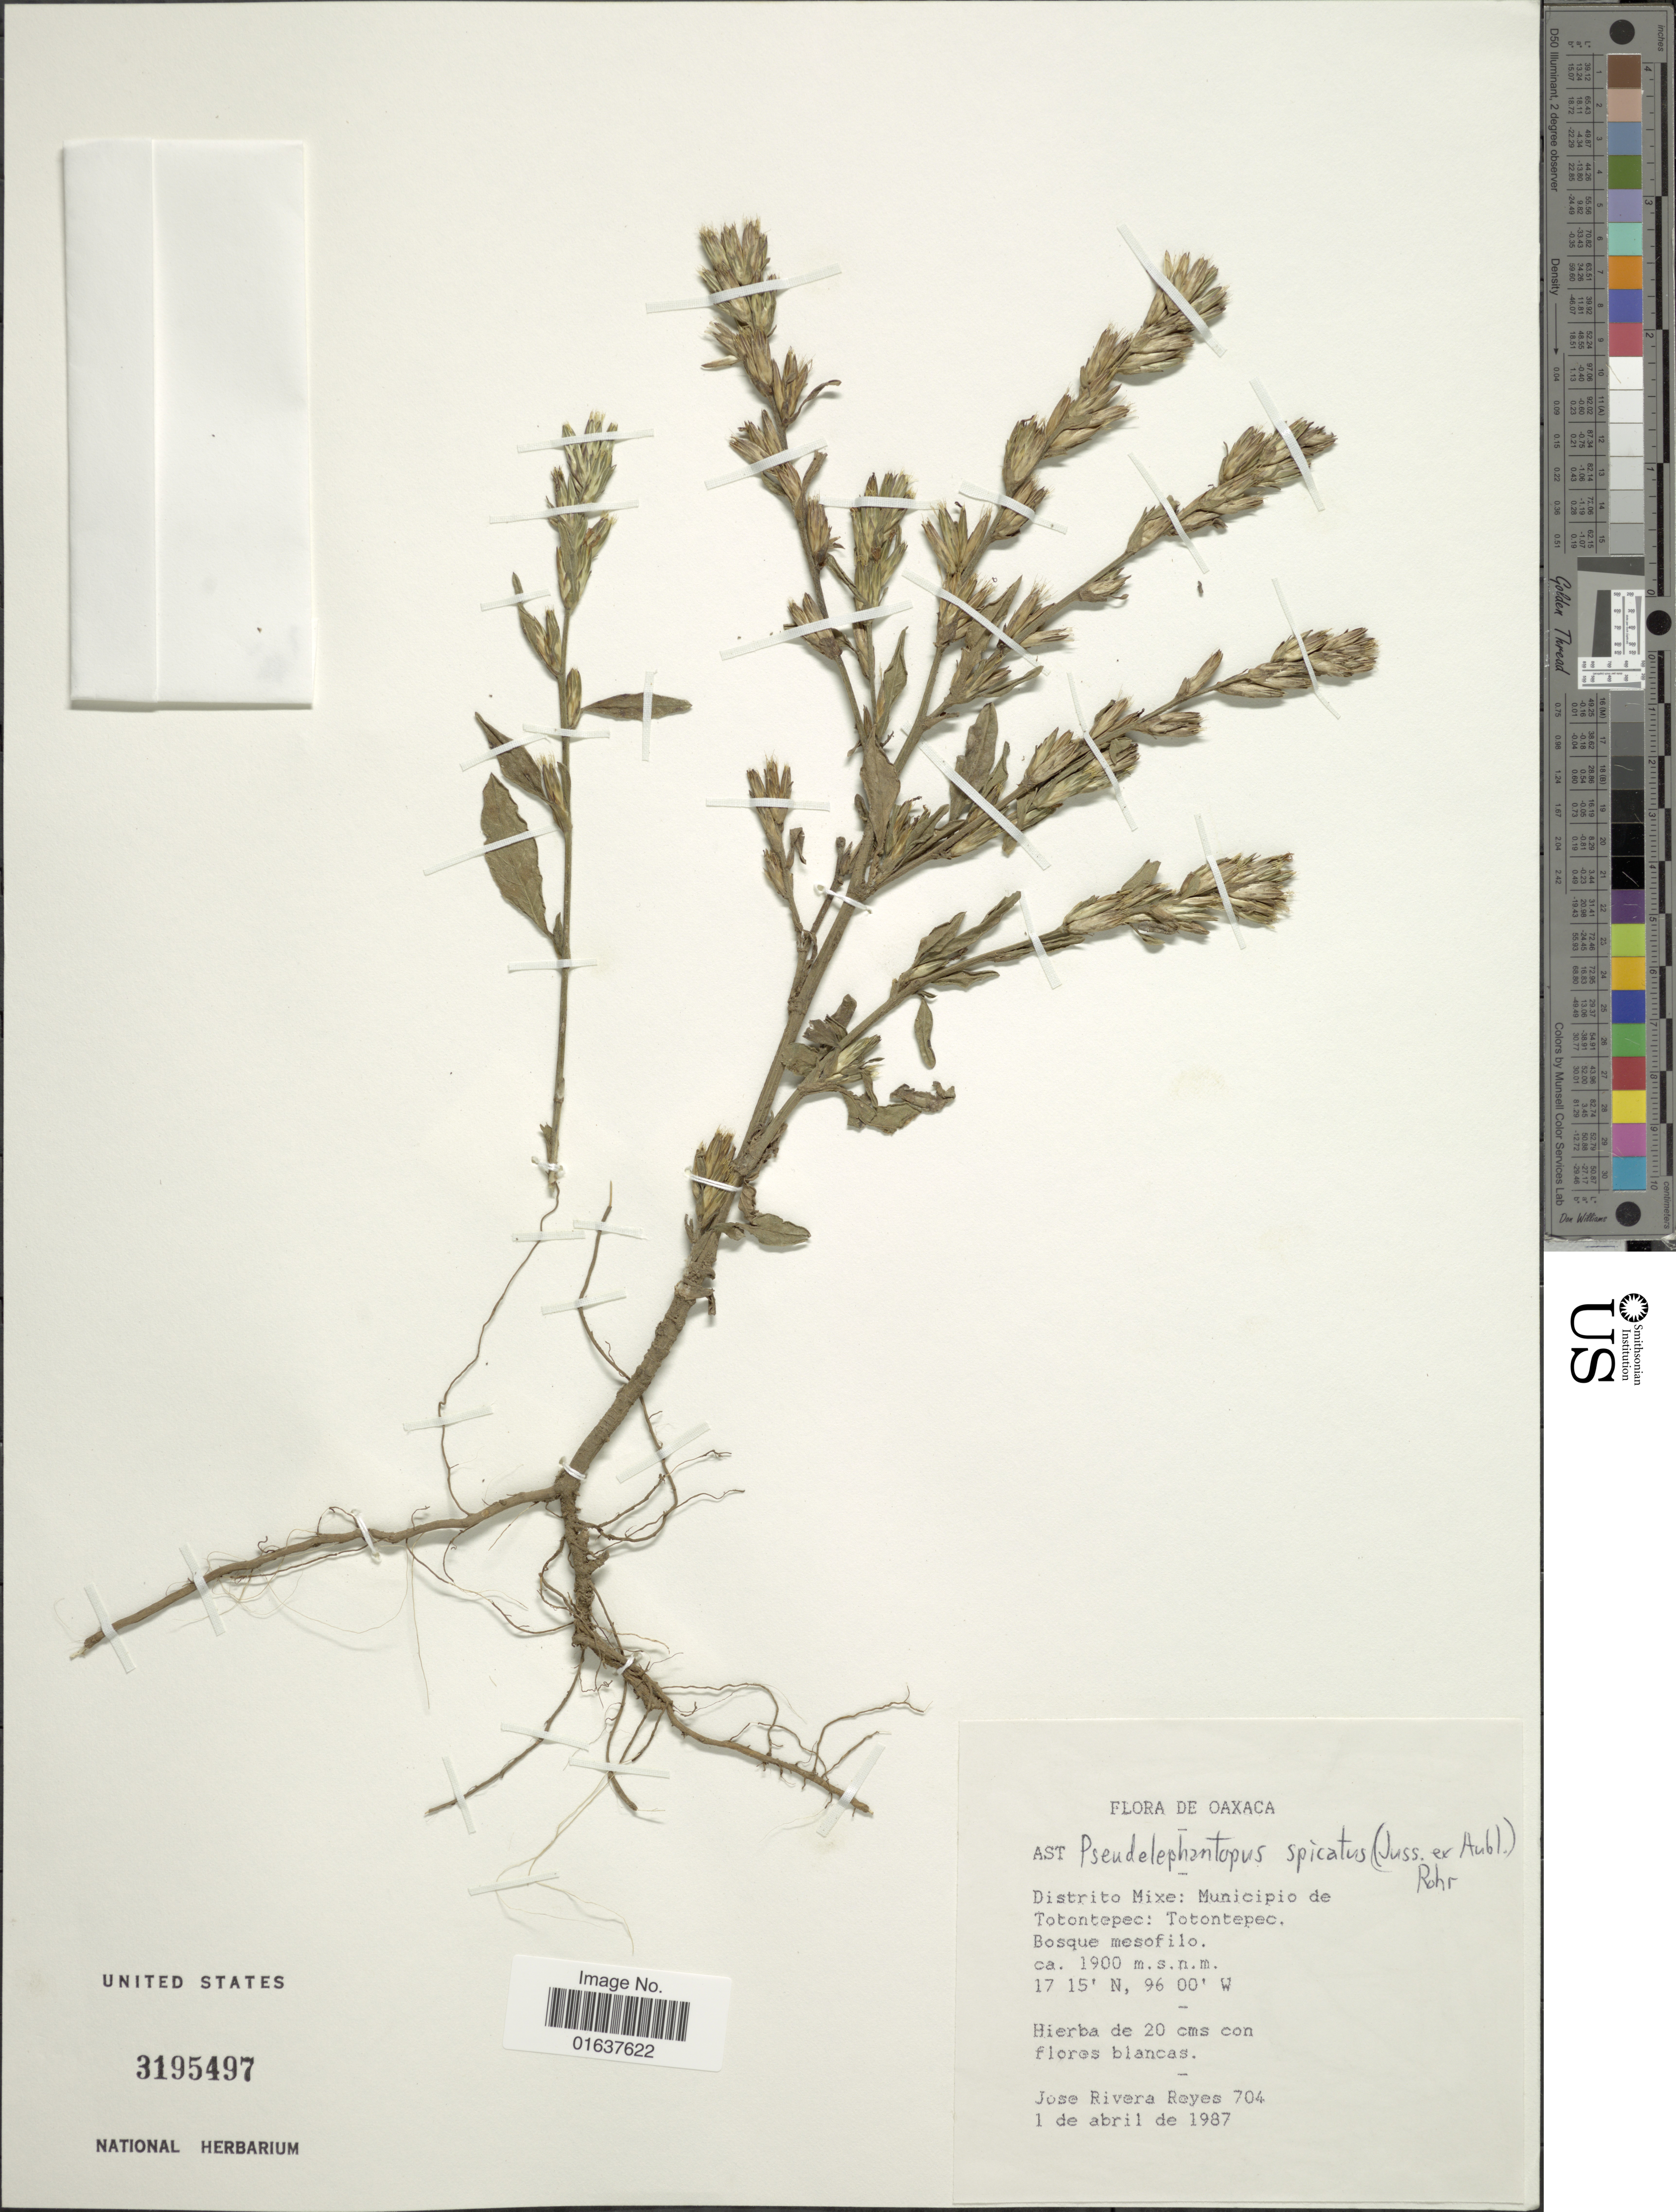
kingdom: Plantae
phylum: Tracheophyta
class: Magnoliopsida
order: Asterales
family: Asteraceae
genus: Pseudelephantopus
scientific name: Pseudelephantopus spicatus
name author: (Juss. ex Aubl.) C.F. Baker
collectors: J. Reyes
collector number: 704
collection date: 1987-04-01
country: Mexico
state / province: Oaxaca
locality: Distrito Mixe: Municipio de Totontepec: Totontepec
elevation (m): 1900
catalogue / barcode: US 3195497